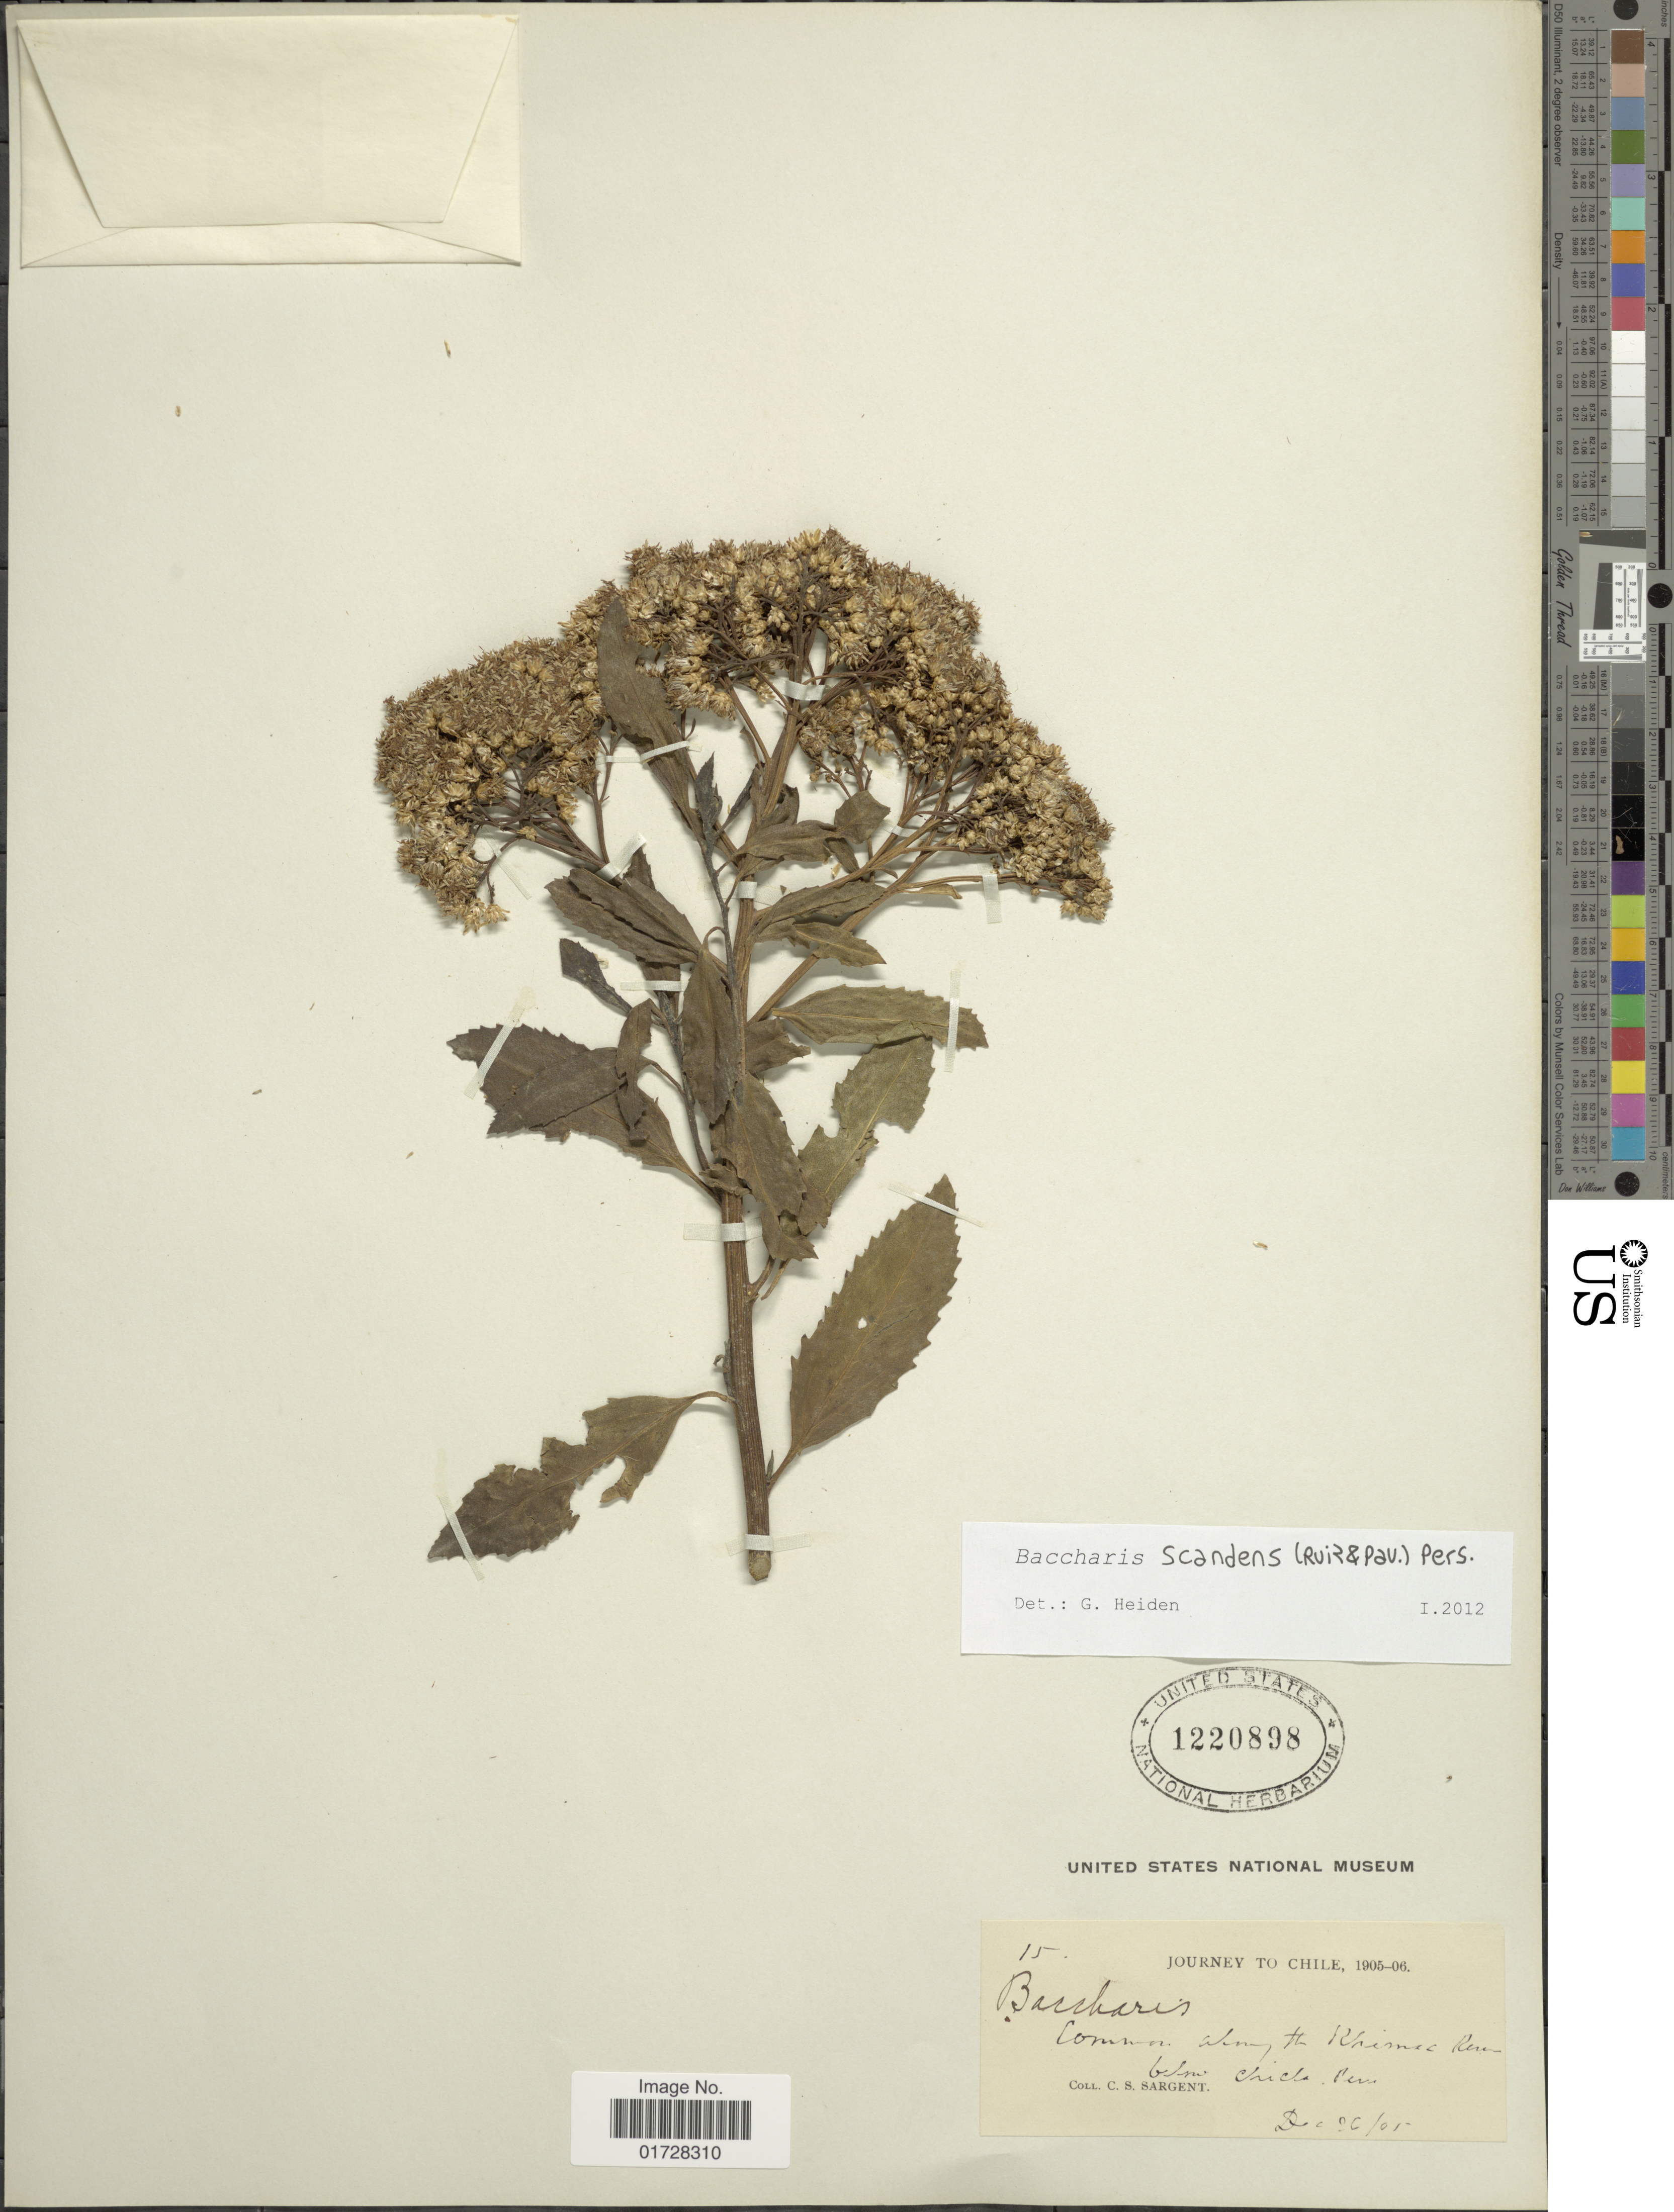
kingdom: Plantae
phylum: Tracheophyta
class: Magnoliopsida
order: Asterales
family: Asteraceae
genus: Baccharis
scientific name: Baccharis scandens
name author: (Ruiz & Pav.) Pers.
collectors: C. S. Sargent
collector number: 15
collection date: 1905-12-26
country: Peru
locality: Journey to Chile. Along the Rhimac River below Chicla.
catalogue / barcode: US 1220898